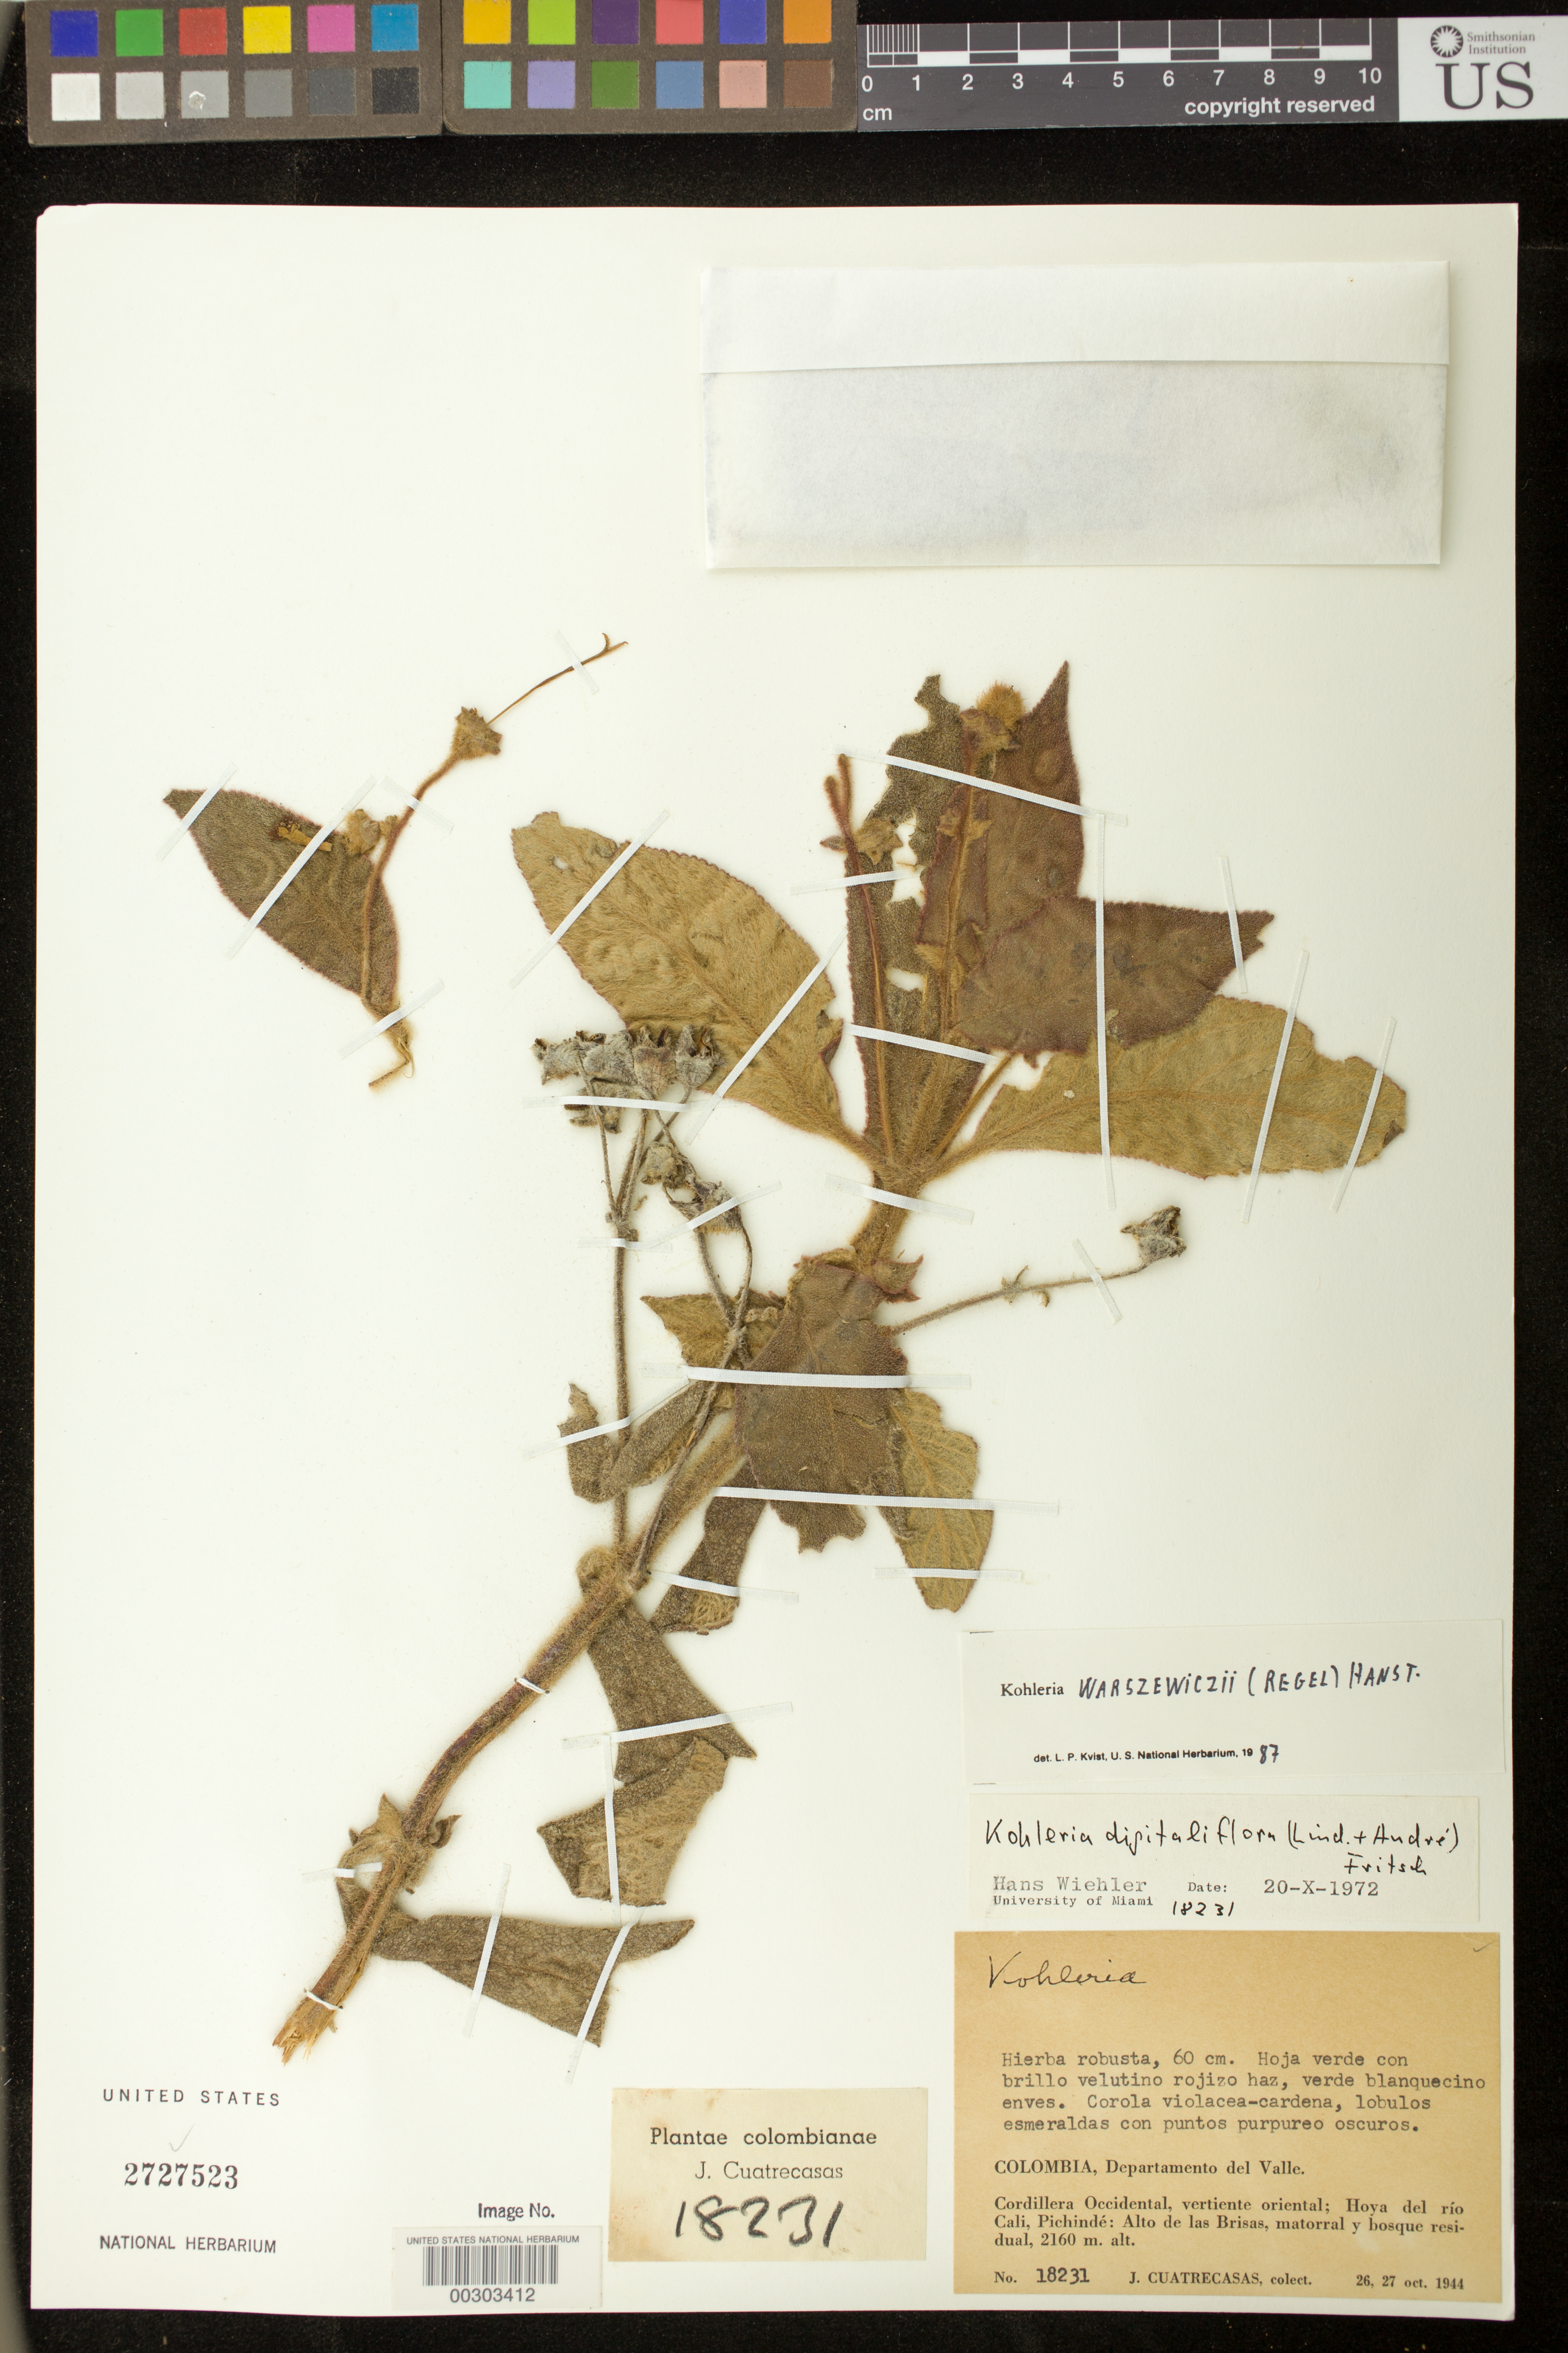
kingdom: Plantae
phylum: Tracheophyta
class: Magnoliopsida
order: Lamiales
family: Gesneriaceae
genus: Kohleria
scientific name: Kohleria warszewiczii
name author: (Regel) Hanst.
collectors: J. Cuatrecasas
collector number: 18231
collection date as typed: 26-27 Oct 1944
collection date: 1944-10-26/1944-10-27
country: Colombia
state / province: Valle del Cauca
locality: Cordillera Occidental, eastern slope, valley of Rio Cali, Pichinde, Alto de las Brisas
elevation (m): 2160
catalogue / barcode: US 2727523